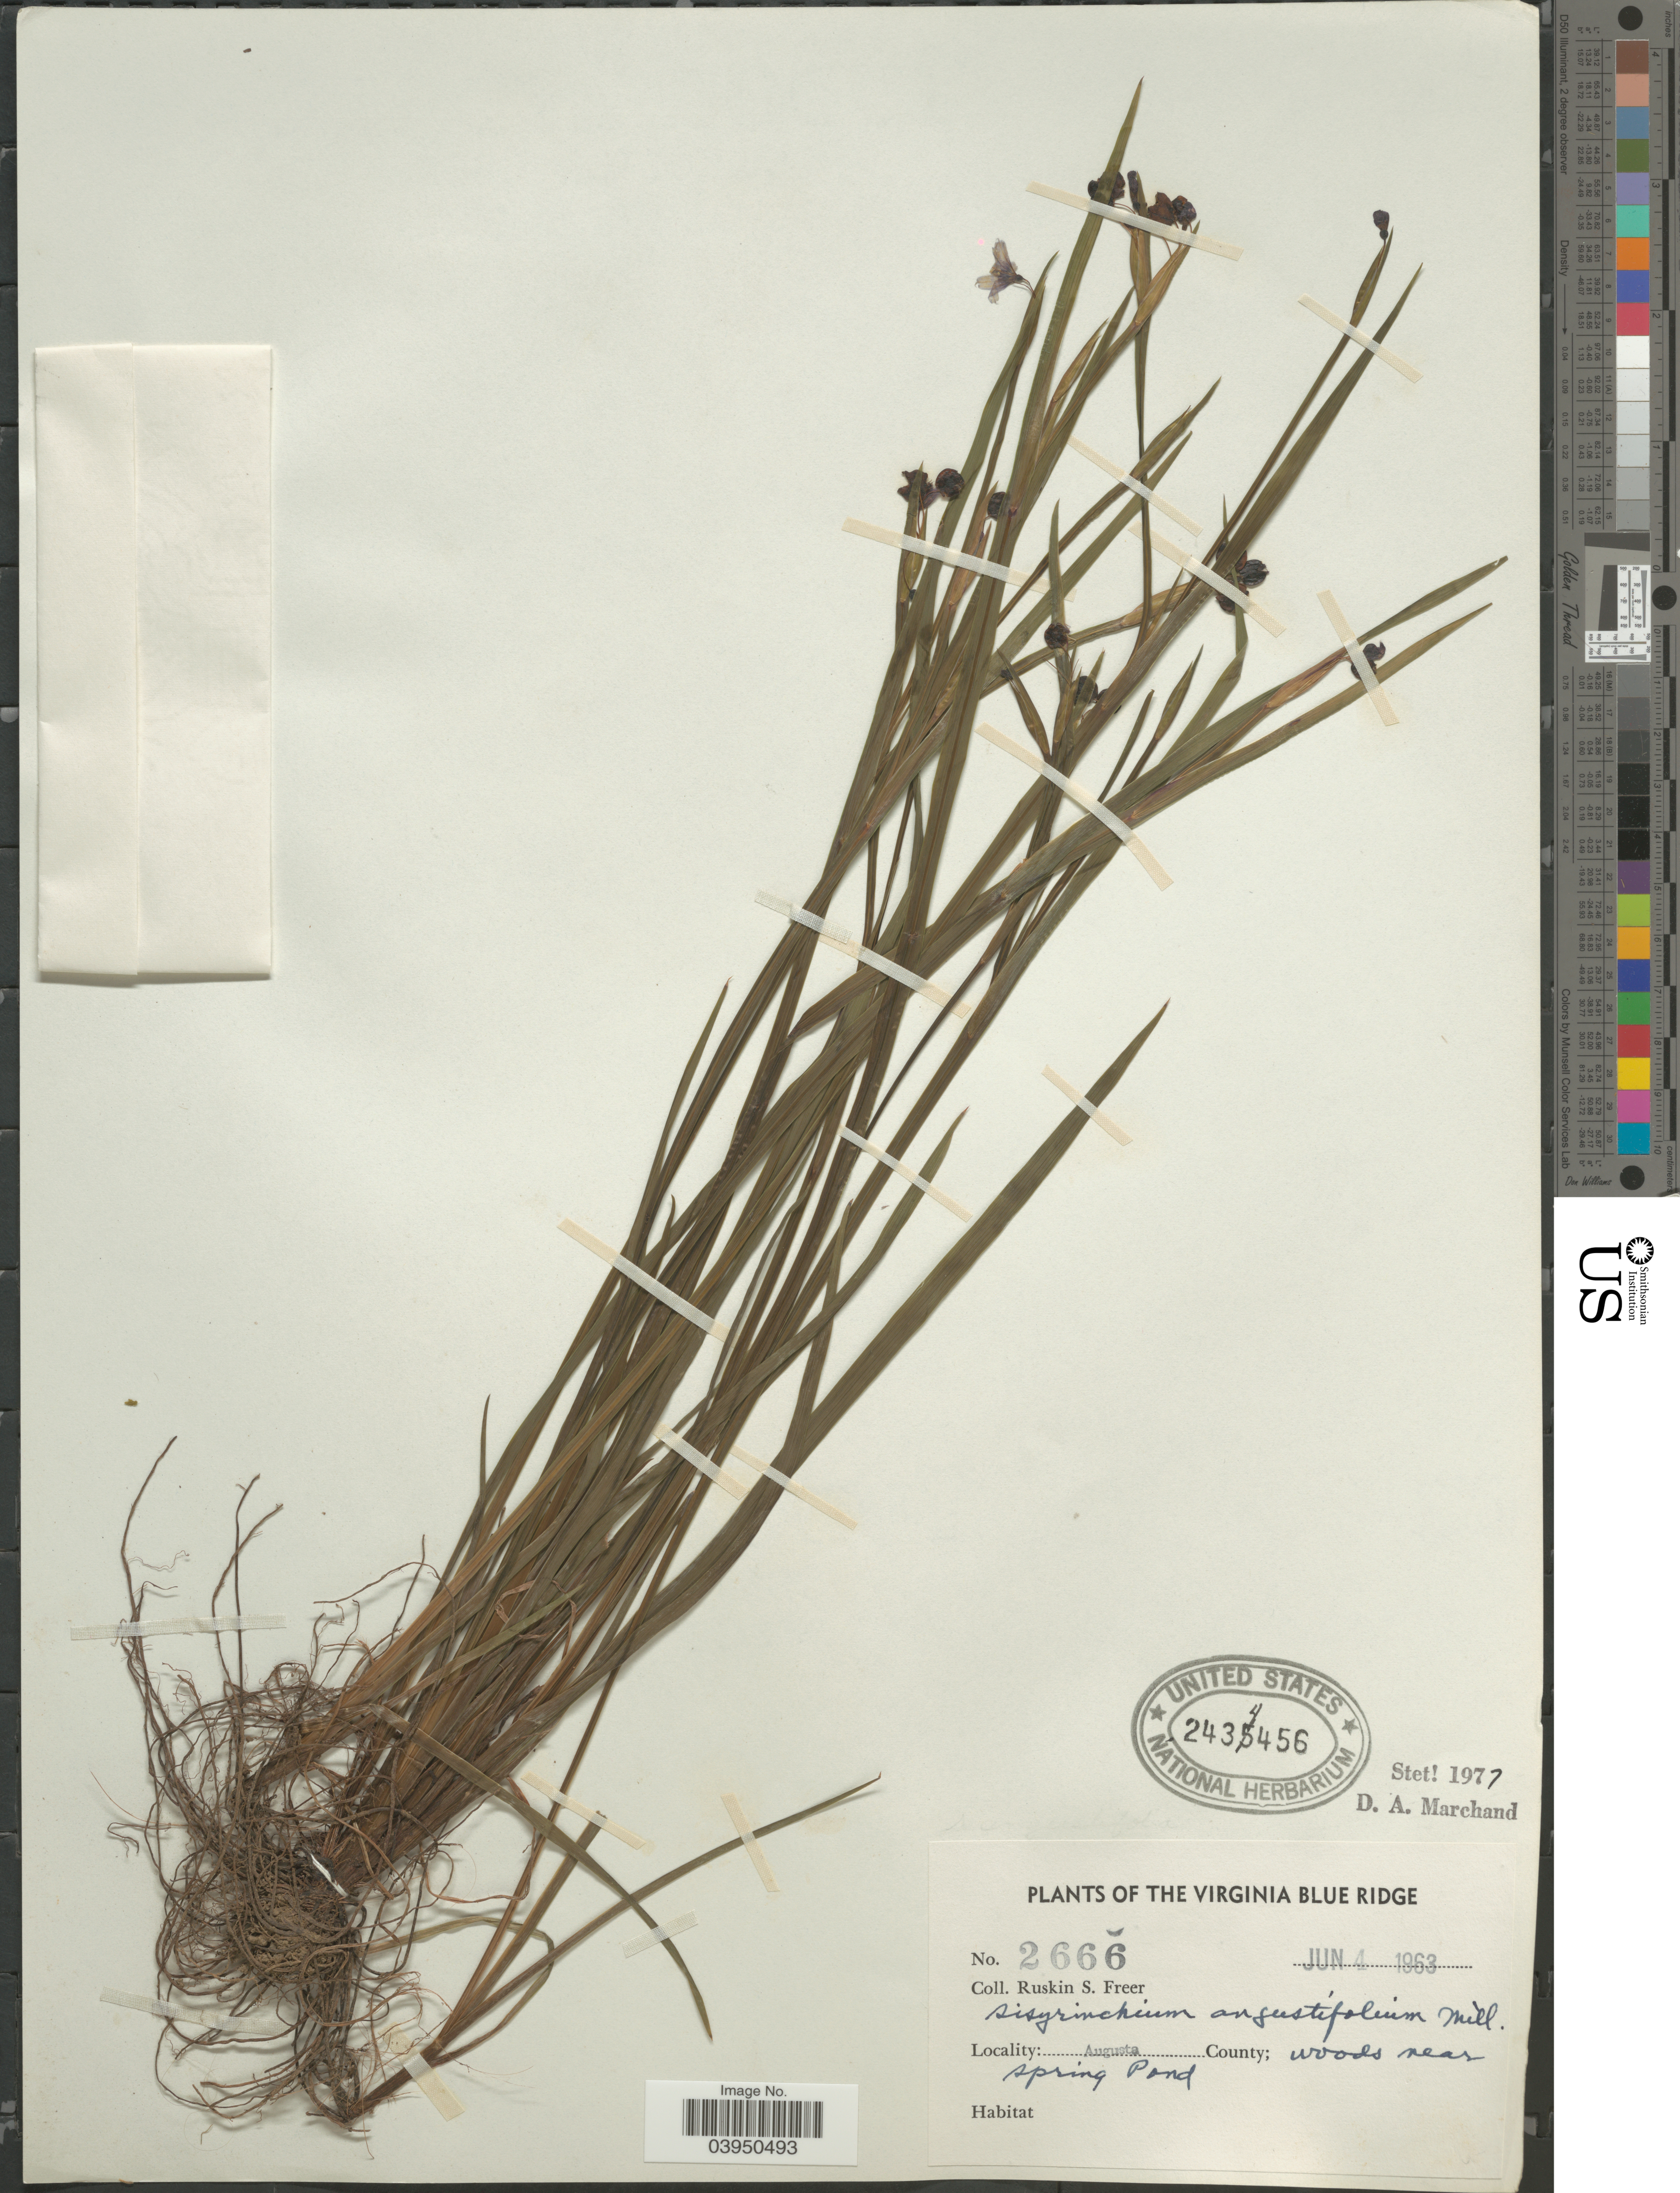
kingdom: Plantae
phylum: Tracheophyta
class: Liliopsida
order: Asparagales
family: Iridaceae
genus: Sisyrinchium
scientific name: Sisyrinchium angustifolium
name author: Mill.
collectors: R. Freer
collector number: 2666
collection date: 1963-06-04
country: United States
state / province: Virginia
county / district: Augusta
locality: The Virginia Blue Ridge. Augusta County; woods near Spring Pond.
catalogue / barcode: US 2434456